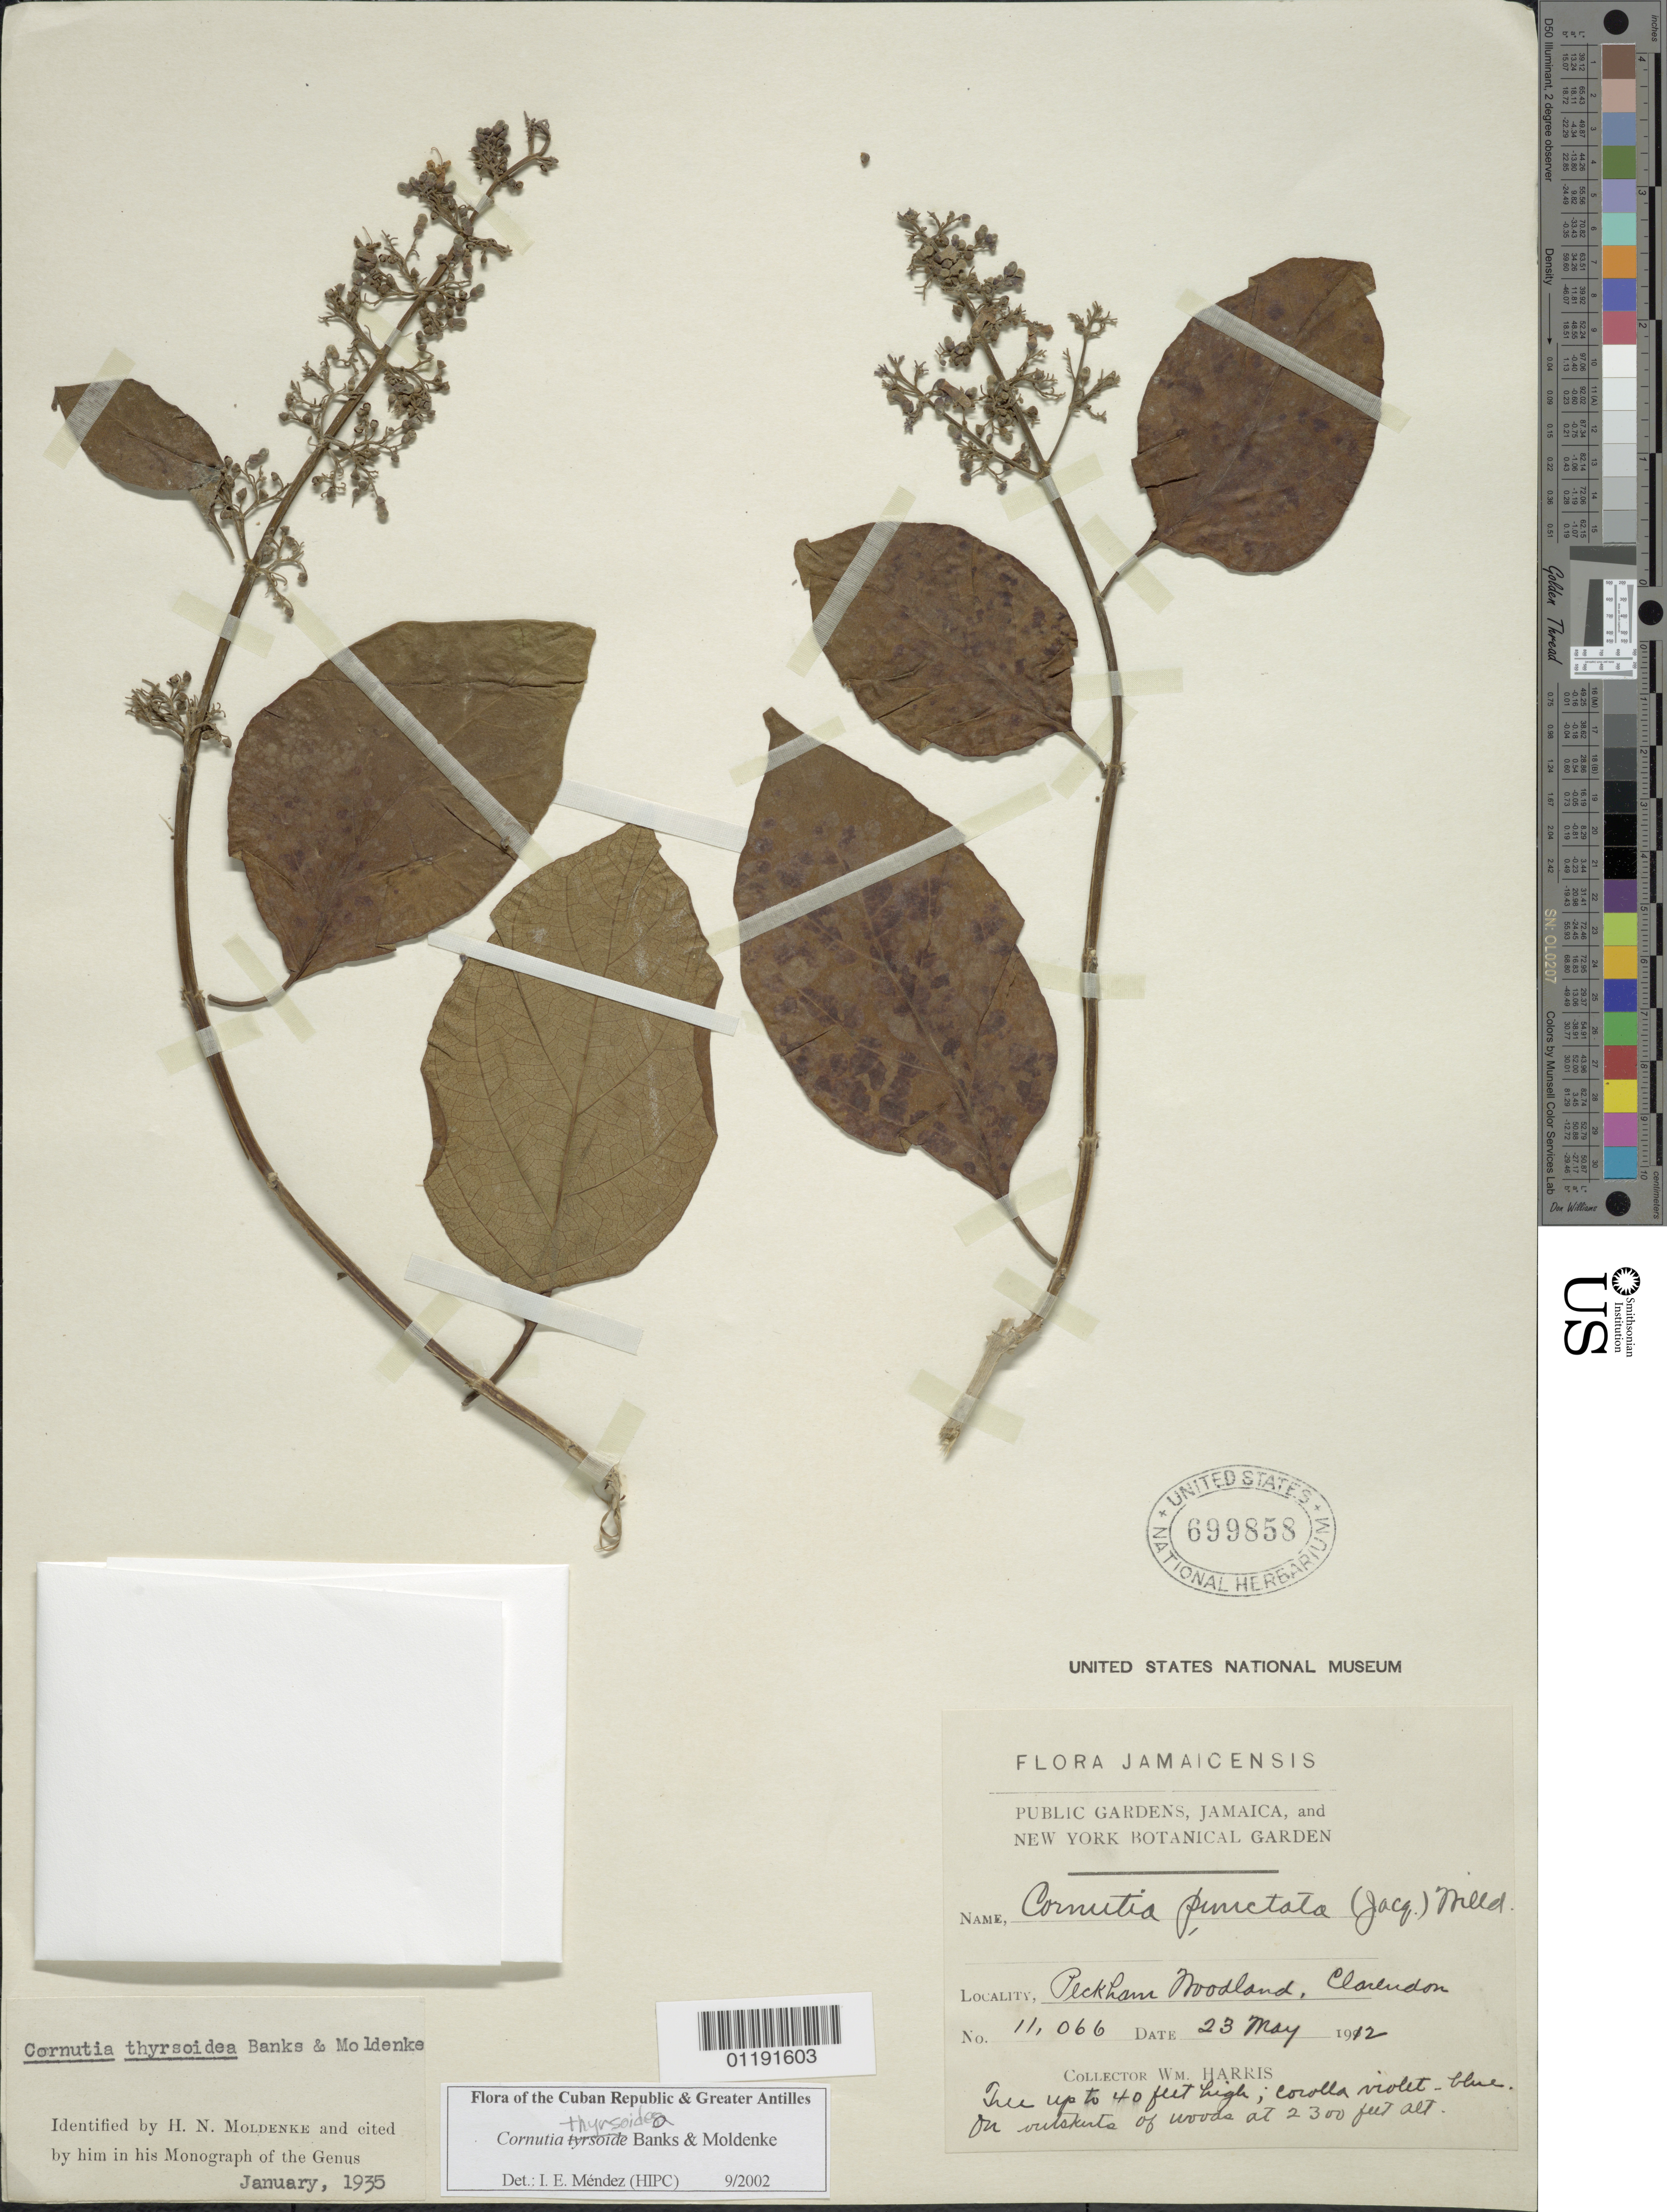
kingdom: Plantae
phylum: Tracheophyta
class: Magnoliopsida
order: Lamiales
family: Lamiaceae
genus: Cornutia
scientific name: Cornutia thyrsoidea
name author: Banks ex Moldenke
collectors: W. Harris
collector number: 11066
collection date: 1912-05-23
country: Jamaica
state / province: Clarendon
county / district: Peckham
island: Jamaica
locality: Peckham Woodland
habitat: Outskirts of woods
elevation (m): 701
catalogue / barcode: US 699858